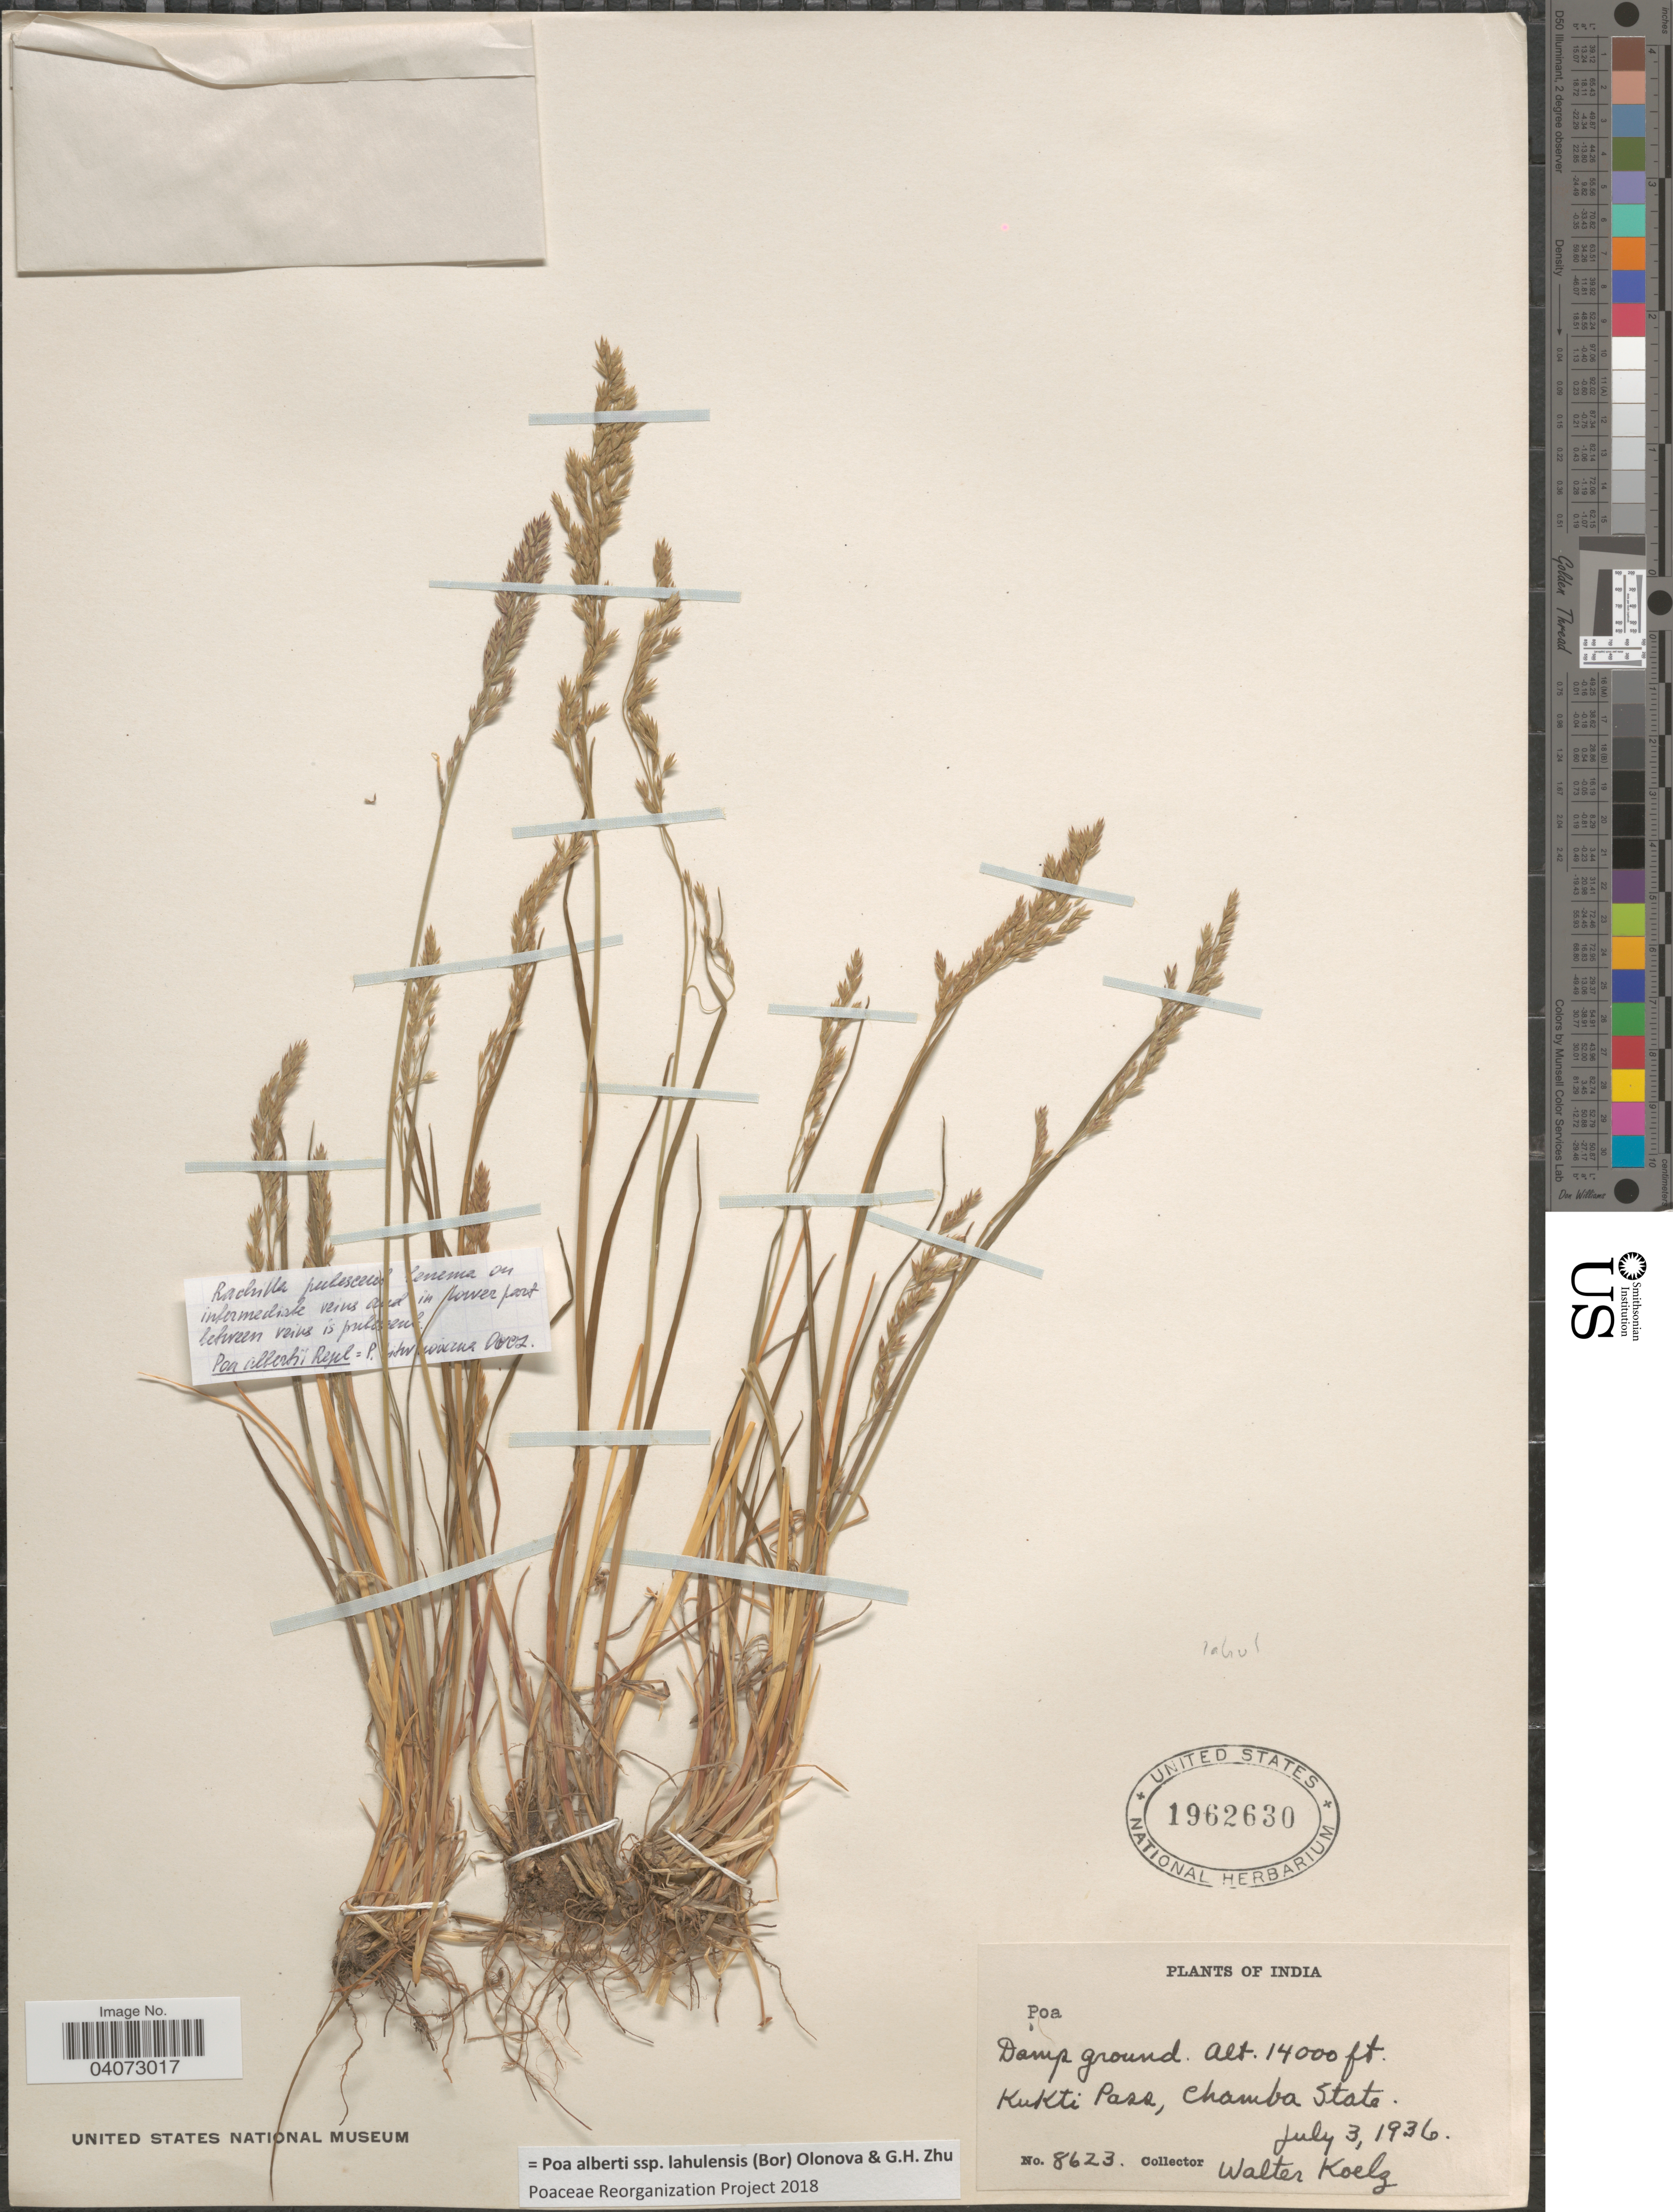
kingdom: Plantae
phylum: Tracheophyta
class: Liliopsida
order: Poales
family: Poaceae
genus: Poa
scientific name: Poa albertii subsp. lahulensis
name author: (Bor) Olonova & G.H. Zhu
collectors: W. N. Koelz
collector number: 8623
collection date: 1936-07-03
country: India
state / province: Himachal Pradesh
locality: Kukti Pass, Chamba State. Damp ground.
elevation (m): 4267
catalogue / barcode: US 1962630